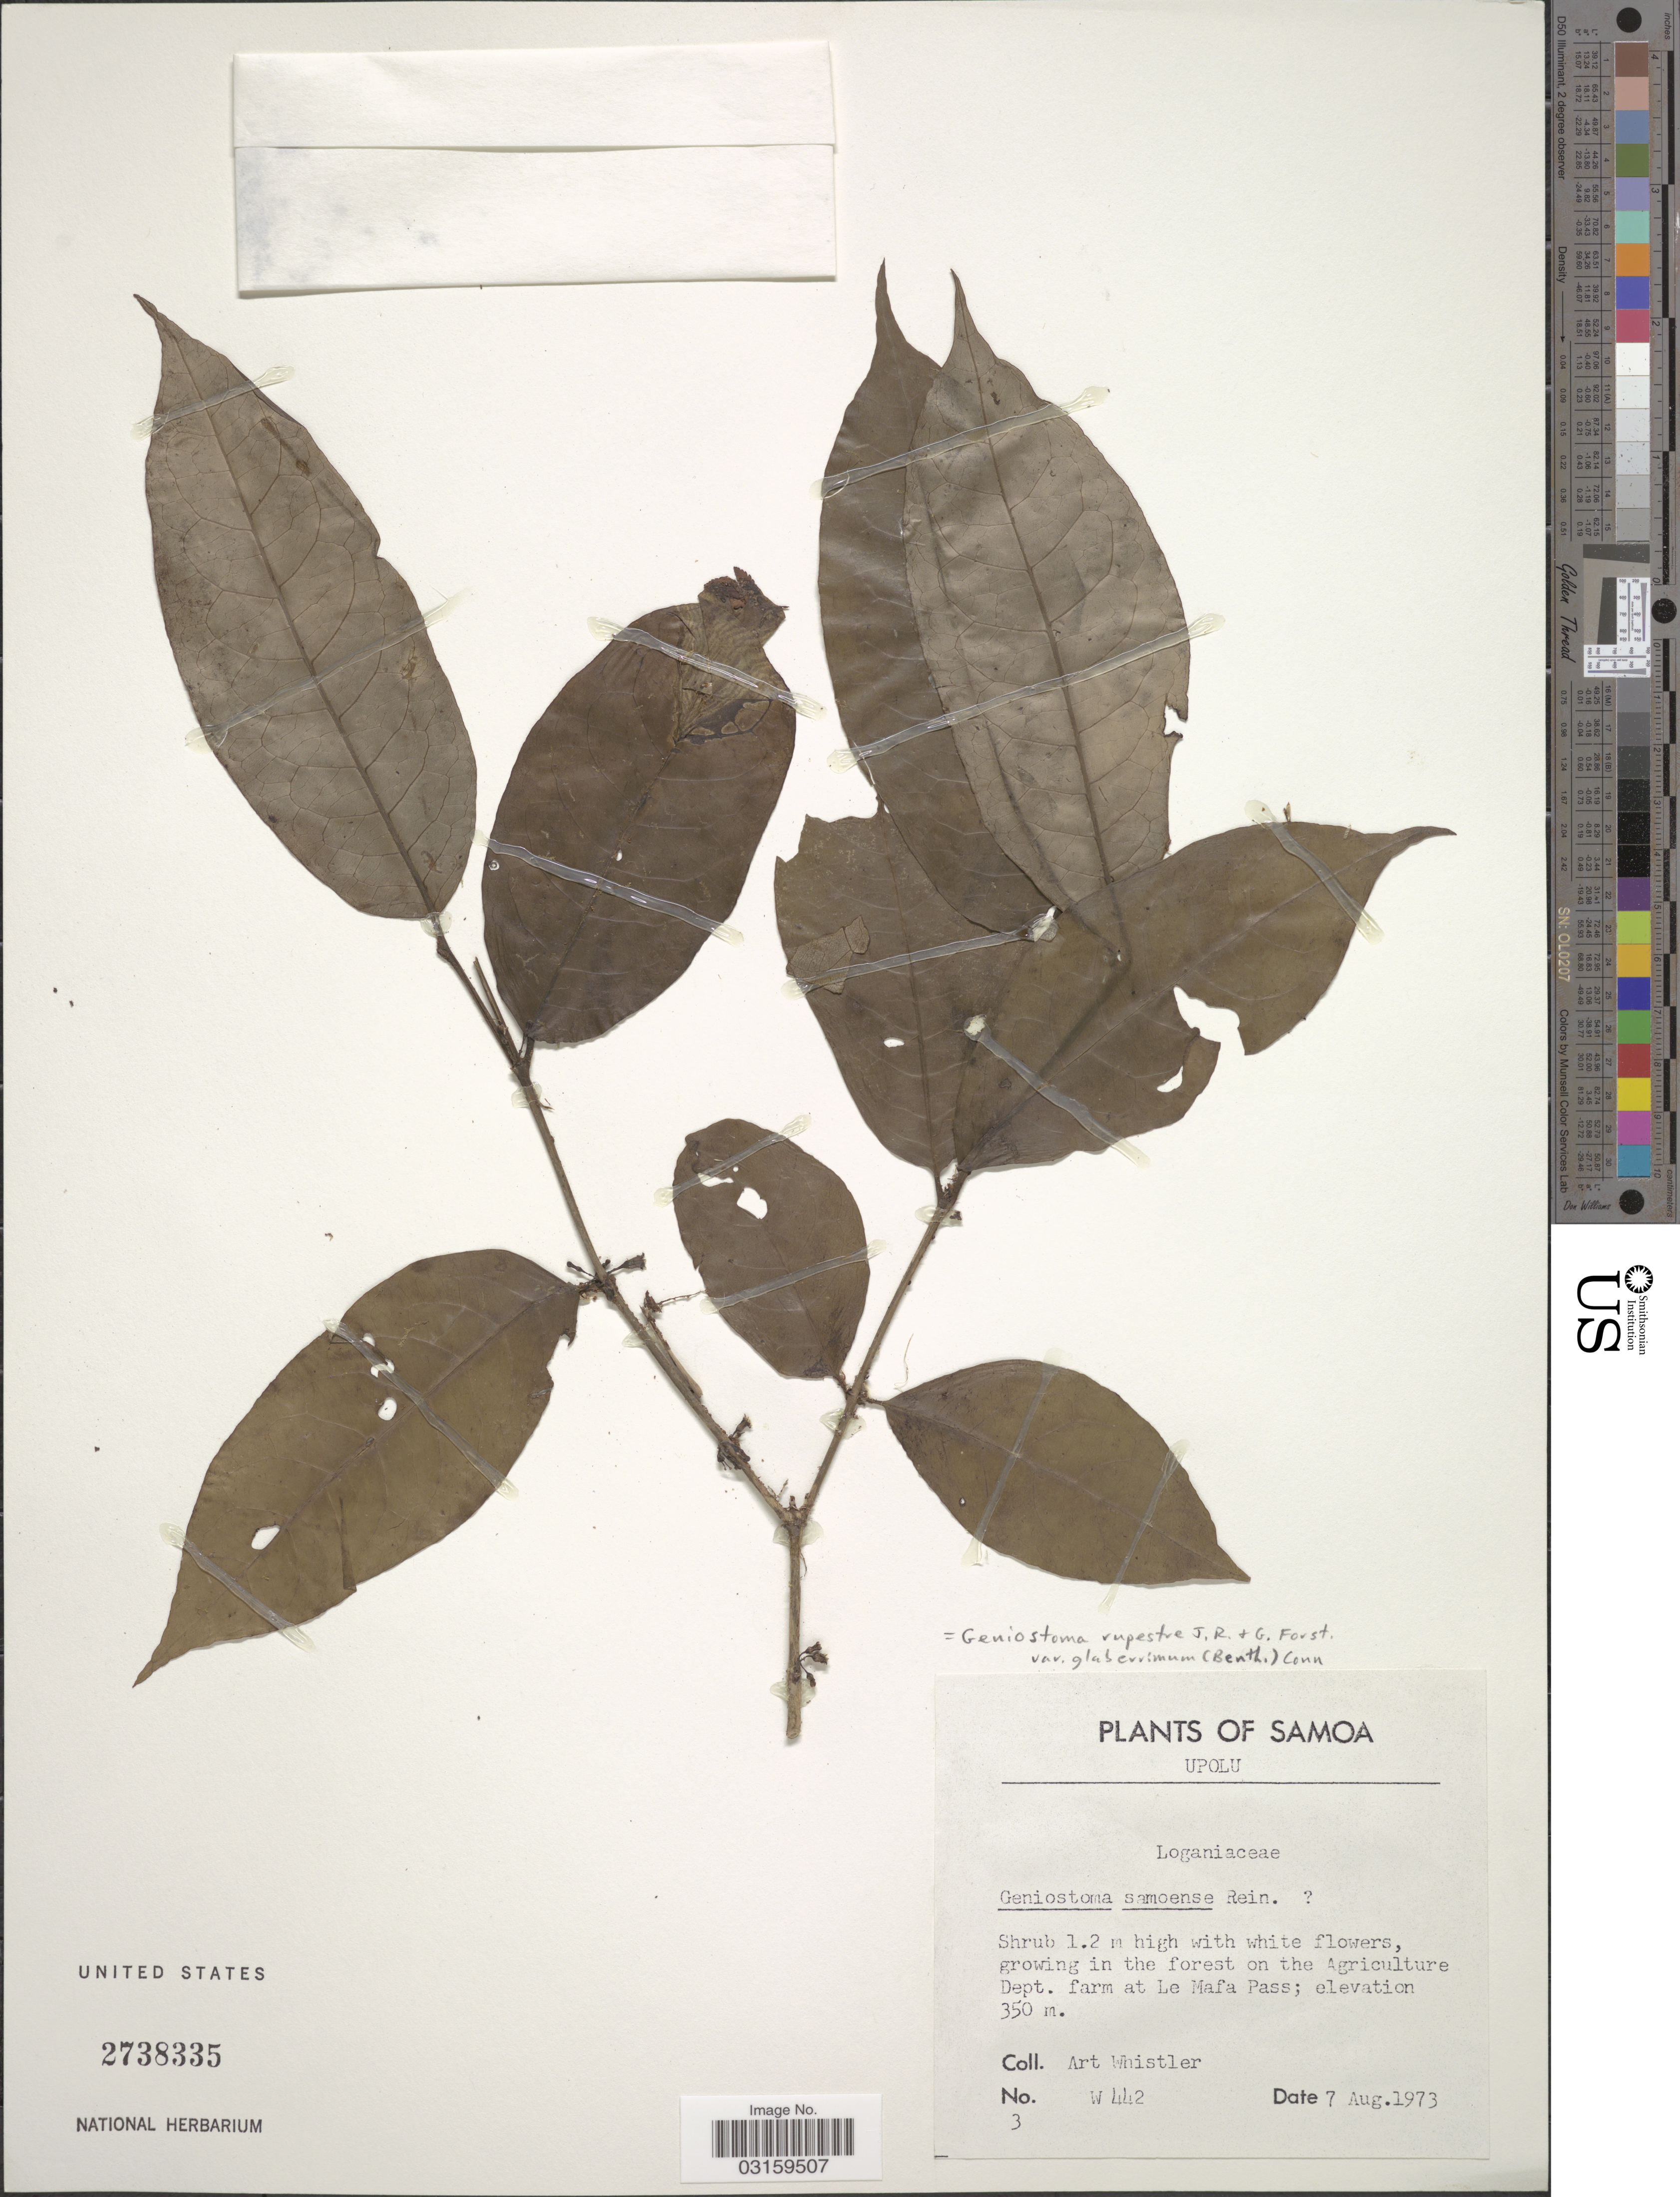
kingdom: Plantae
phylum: Tracheophyta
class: Magnoliopsida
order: Gentianales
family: Loganiaceae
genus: Geniostoma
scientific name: Geniostoma rupestre var. glaberrimum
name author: J.R. Forst. & G. Forst.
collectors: A. Whistler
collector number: W442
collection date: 1973-08-07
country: Samoa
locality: Upolu. Growing in the forest on the Agriculture Dept. farm at Le Mafa Pass.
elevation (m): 350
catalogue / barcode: US 2738335